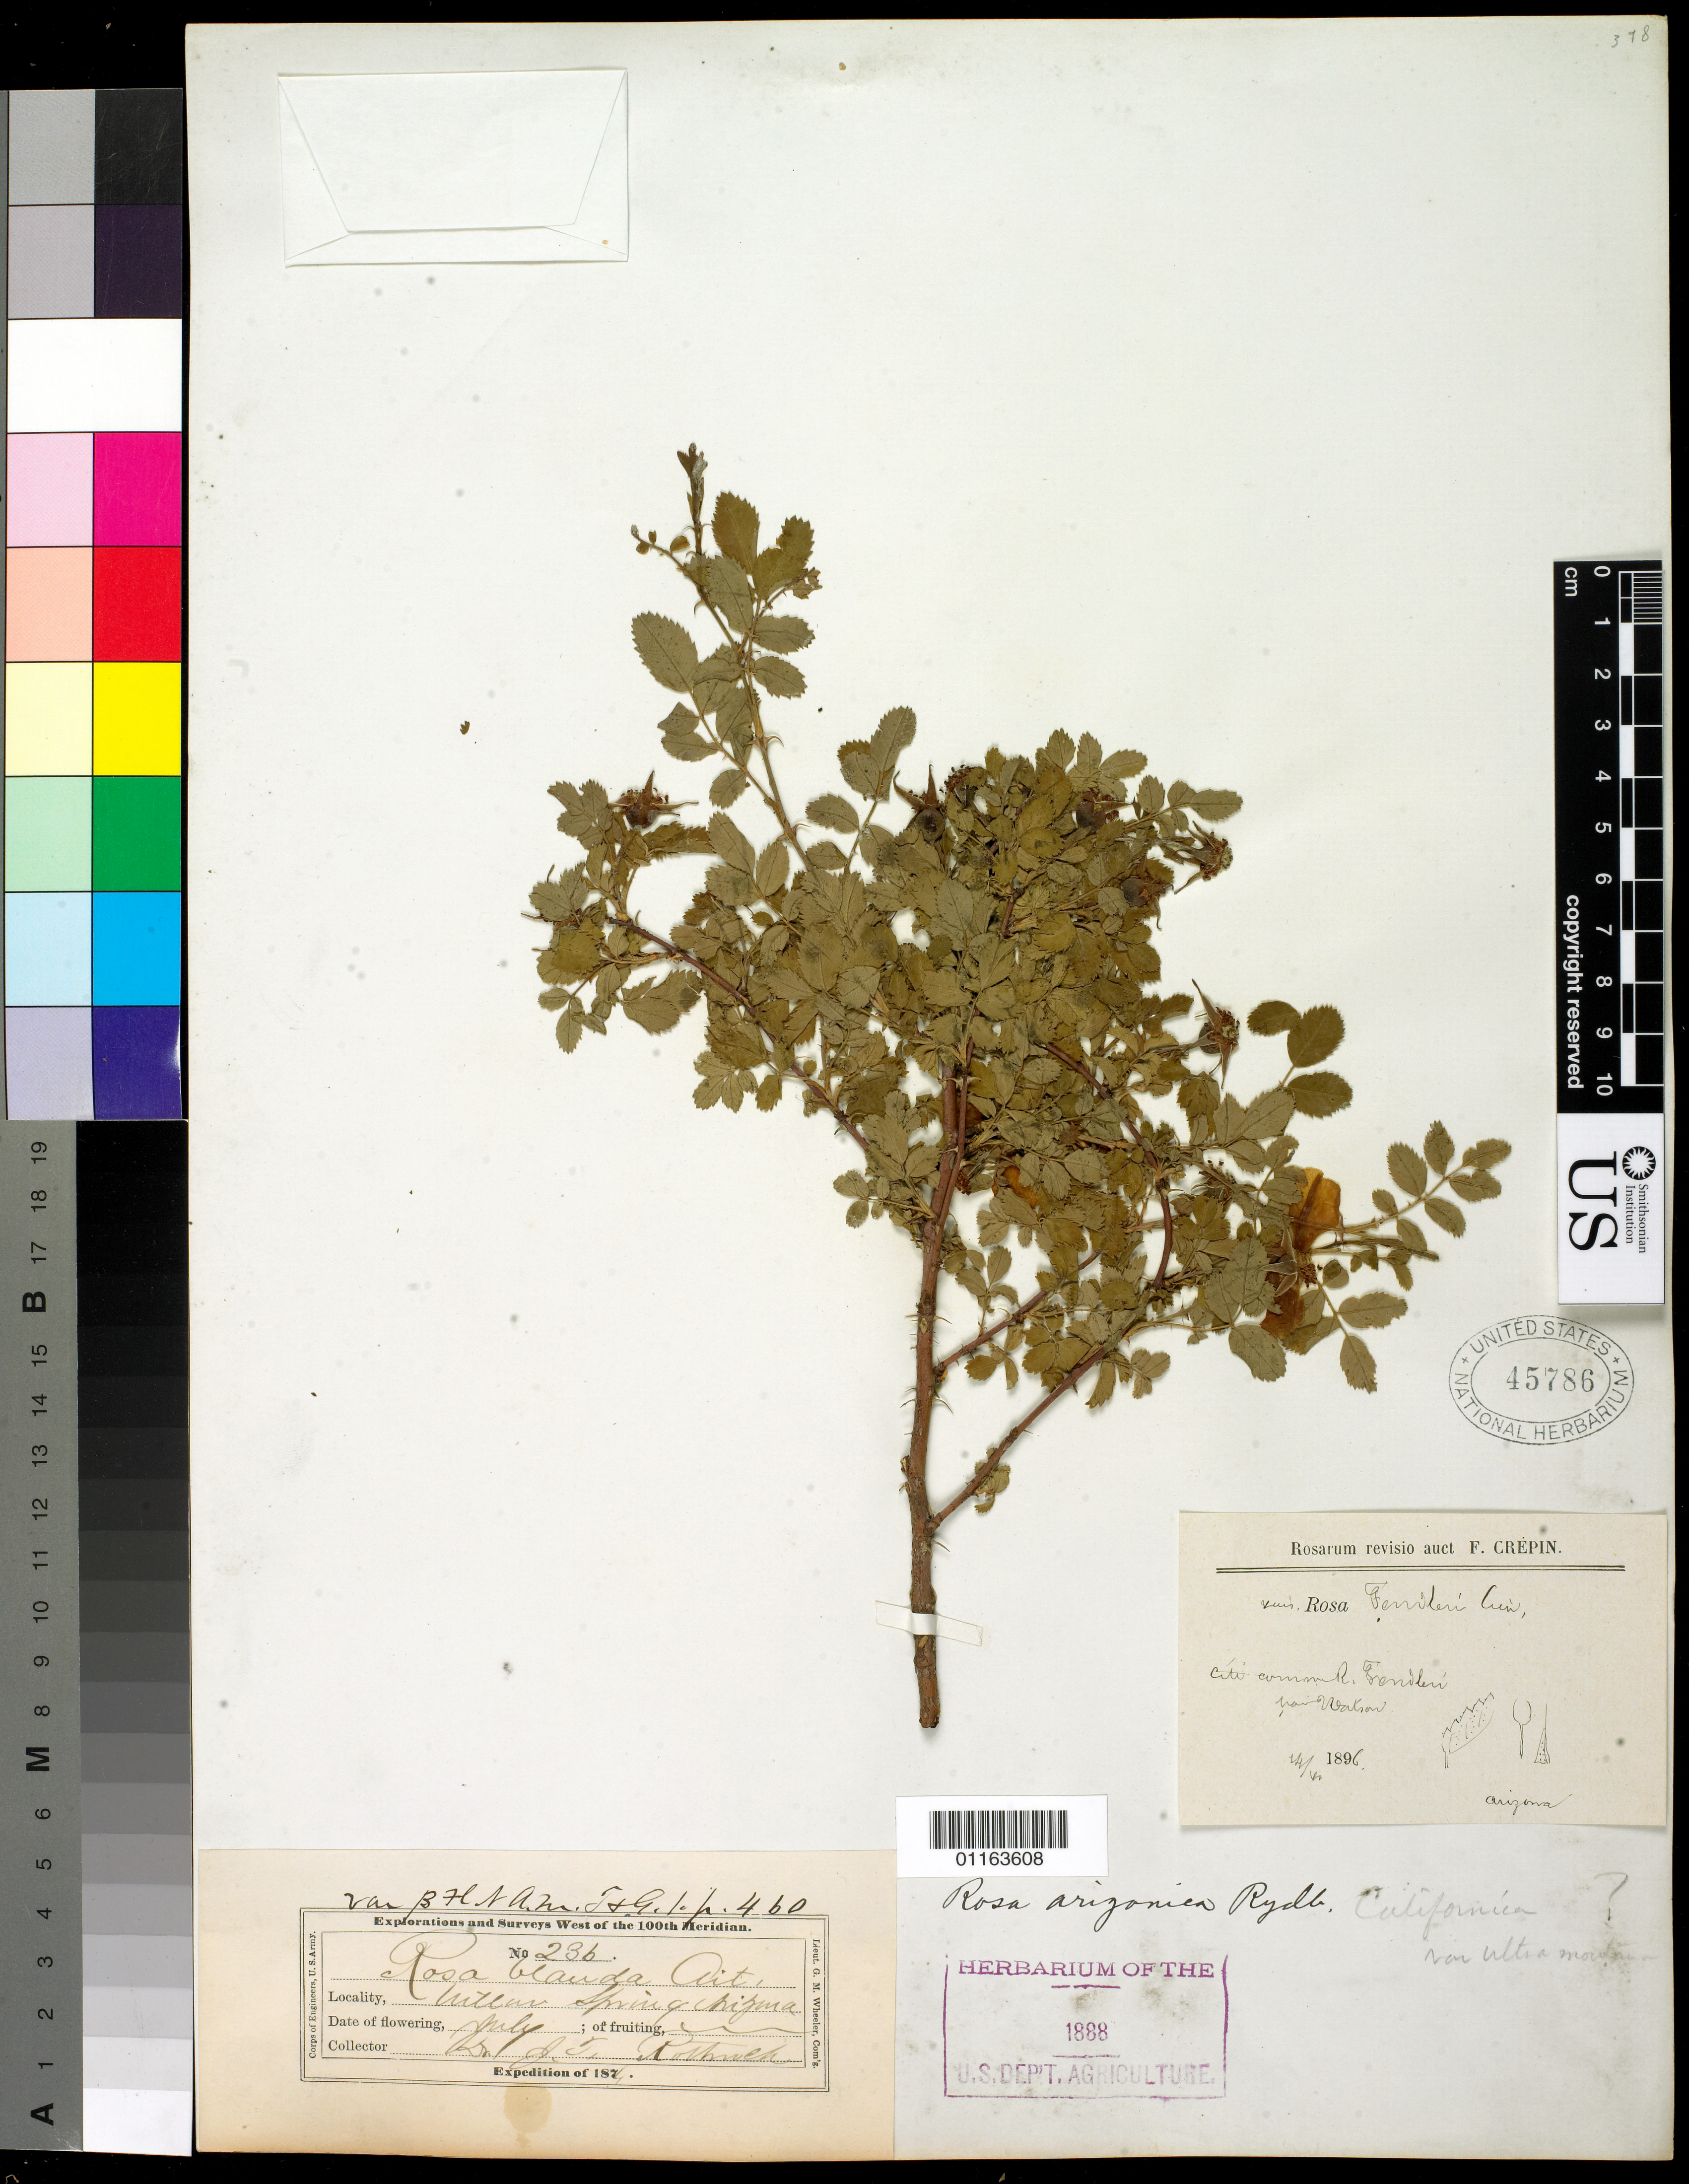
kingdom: Plantae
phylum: Tracheophyta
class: Magnoliopsida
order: Rosales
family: Rosaceae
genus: Rosa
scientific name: Rosa fendleri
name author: Crép.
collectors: J. T. Rothrock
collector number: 236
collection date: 1874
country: United States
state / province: Arizona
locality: Willow Springs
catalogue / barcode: US 45786